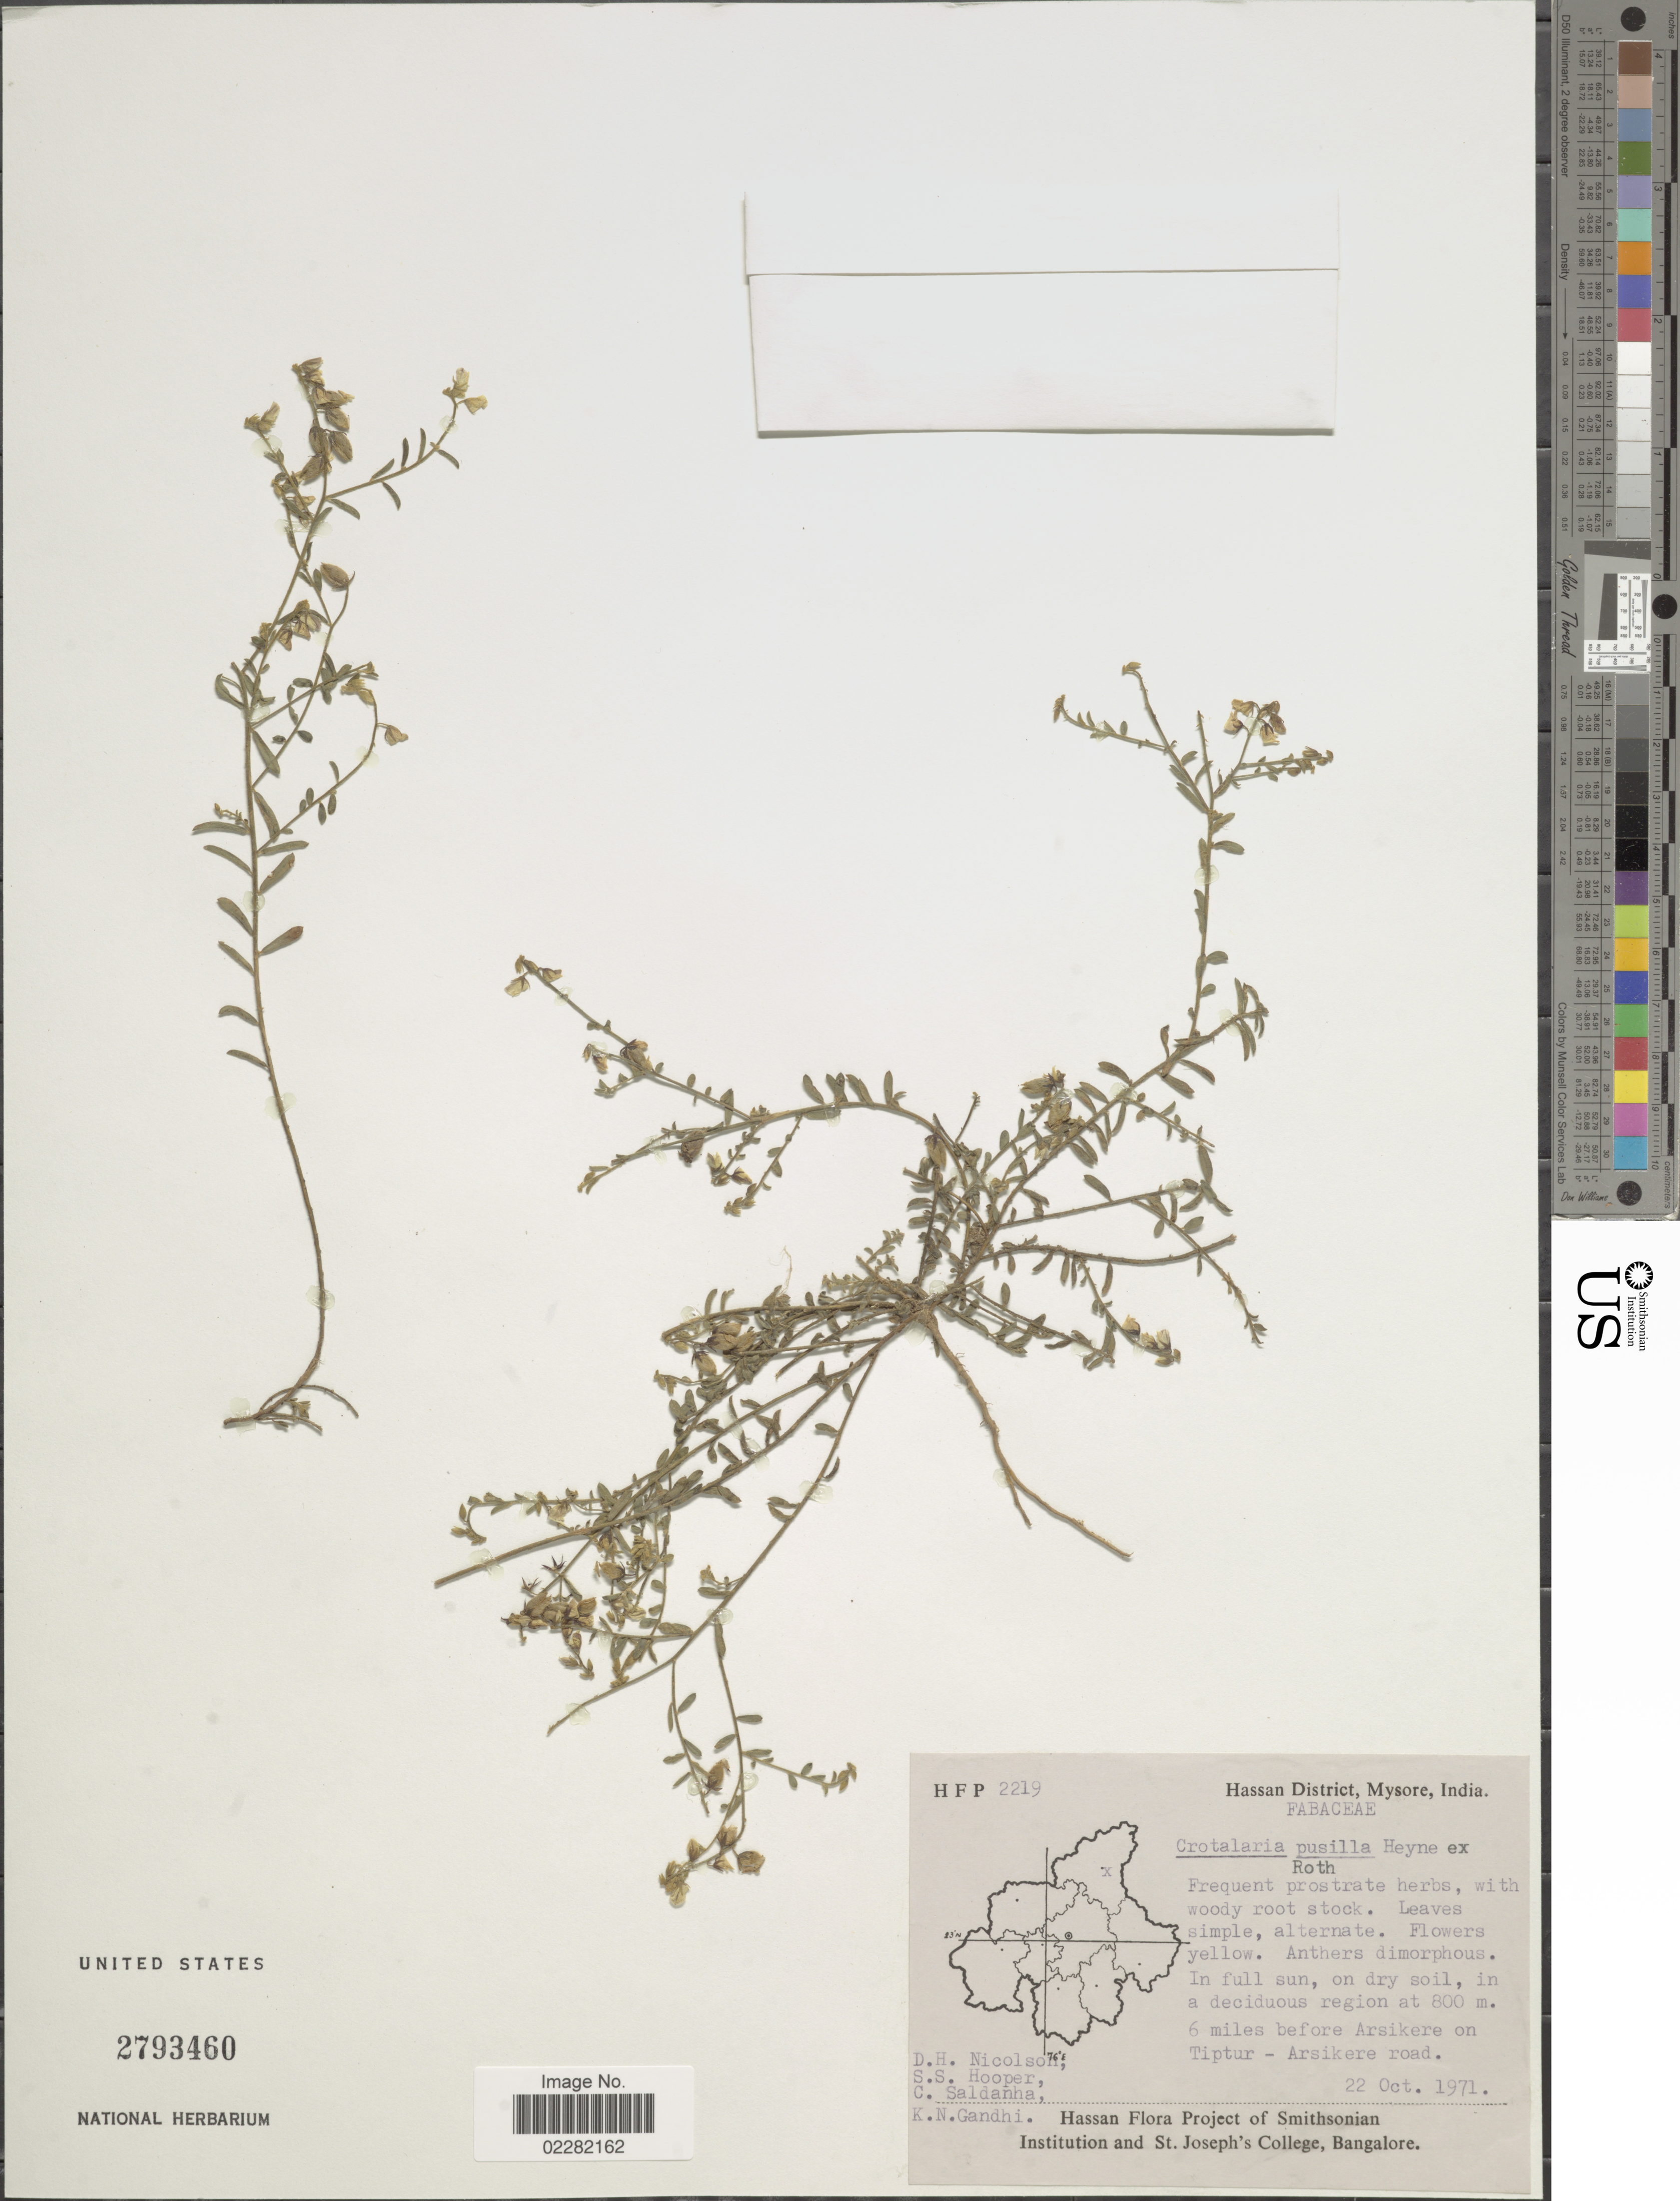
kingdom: Plantae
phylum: Tracheophyta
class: Magnoliopsida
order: Fabales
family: Fabaceae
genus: Crotalaria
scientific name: Crotalaria pusilla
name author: DC.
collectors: D. H. Nicolson, S. S. Hooper, C. Saldanha & K. N. Gandhi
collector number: HFP2219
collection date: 1971-10-22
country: India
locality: Hassan District, Mysore, 6 miles before Arsikere on Tiptur - Arsikere road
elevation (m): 800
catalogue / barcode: US 2793460